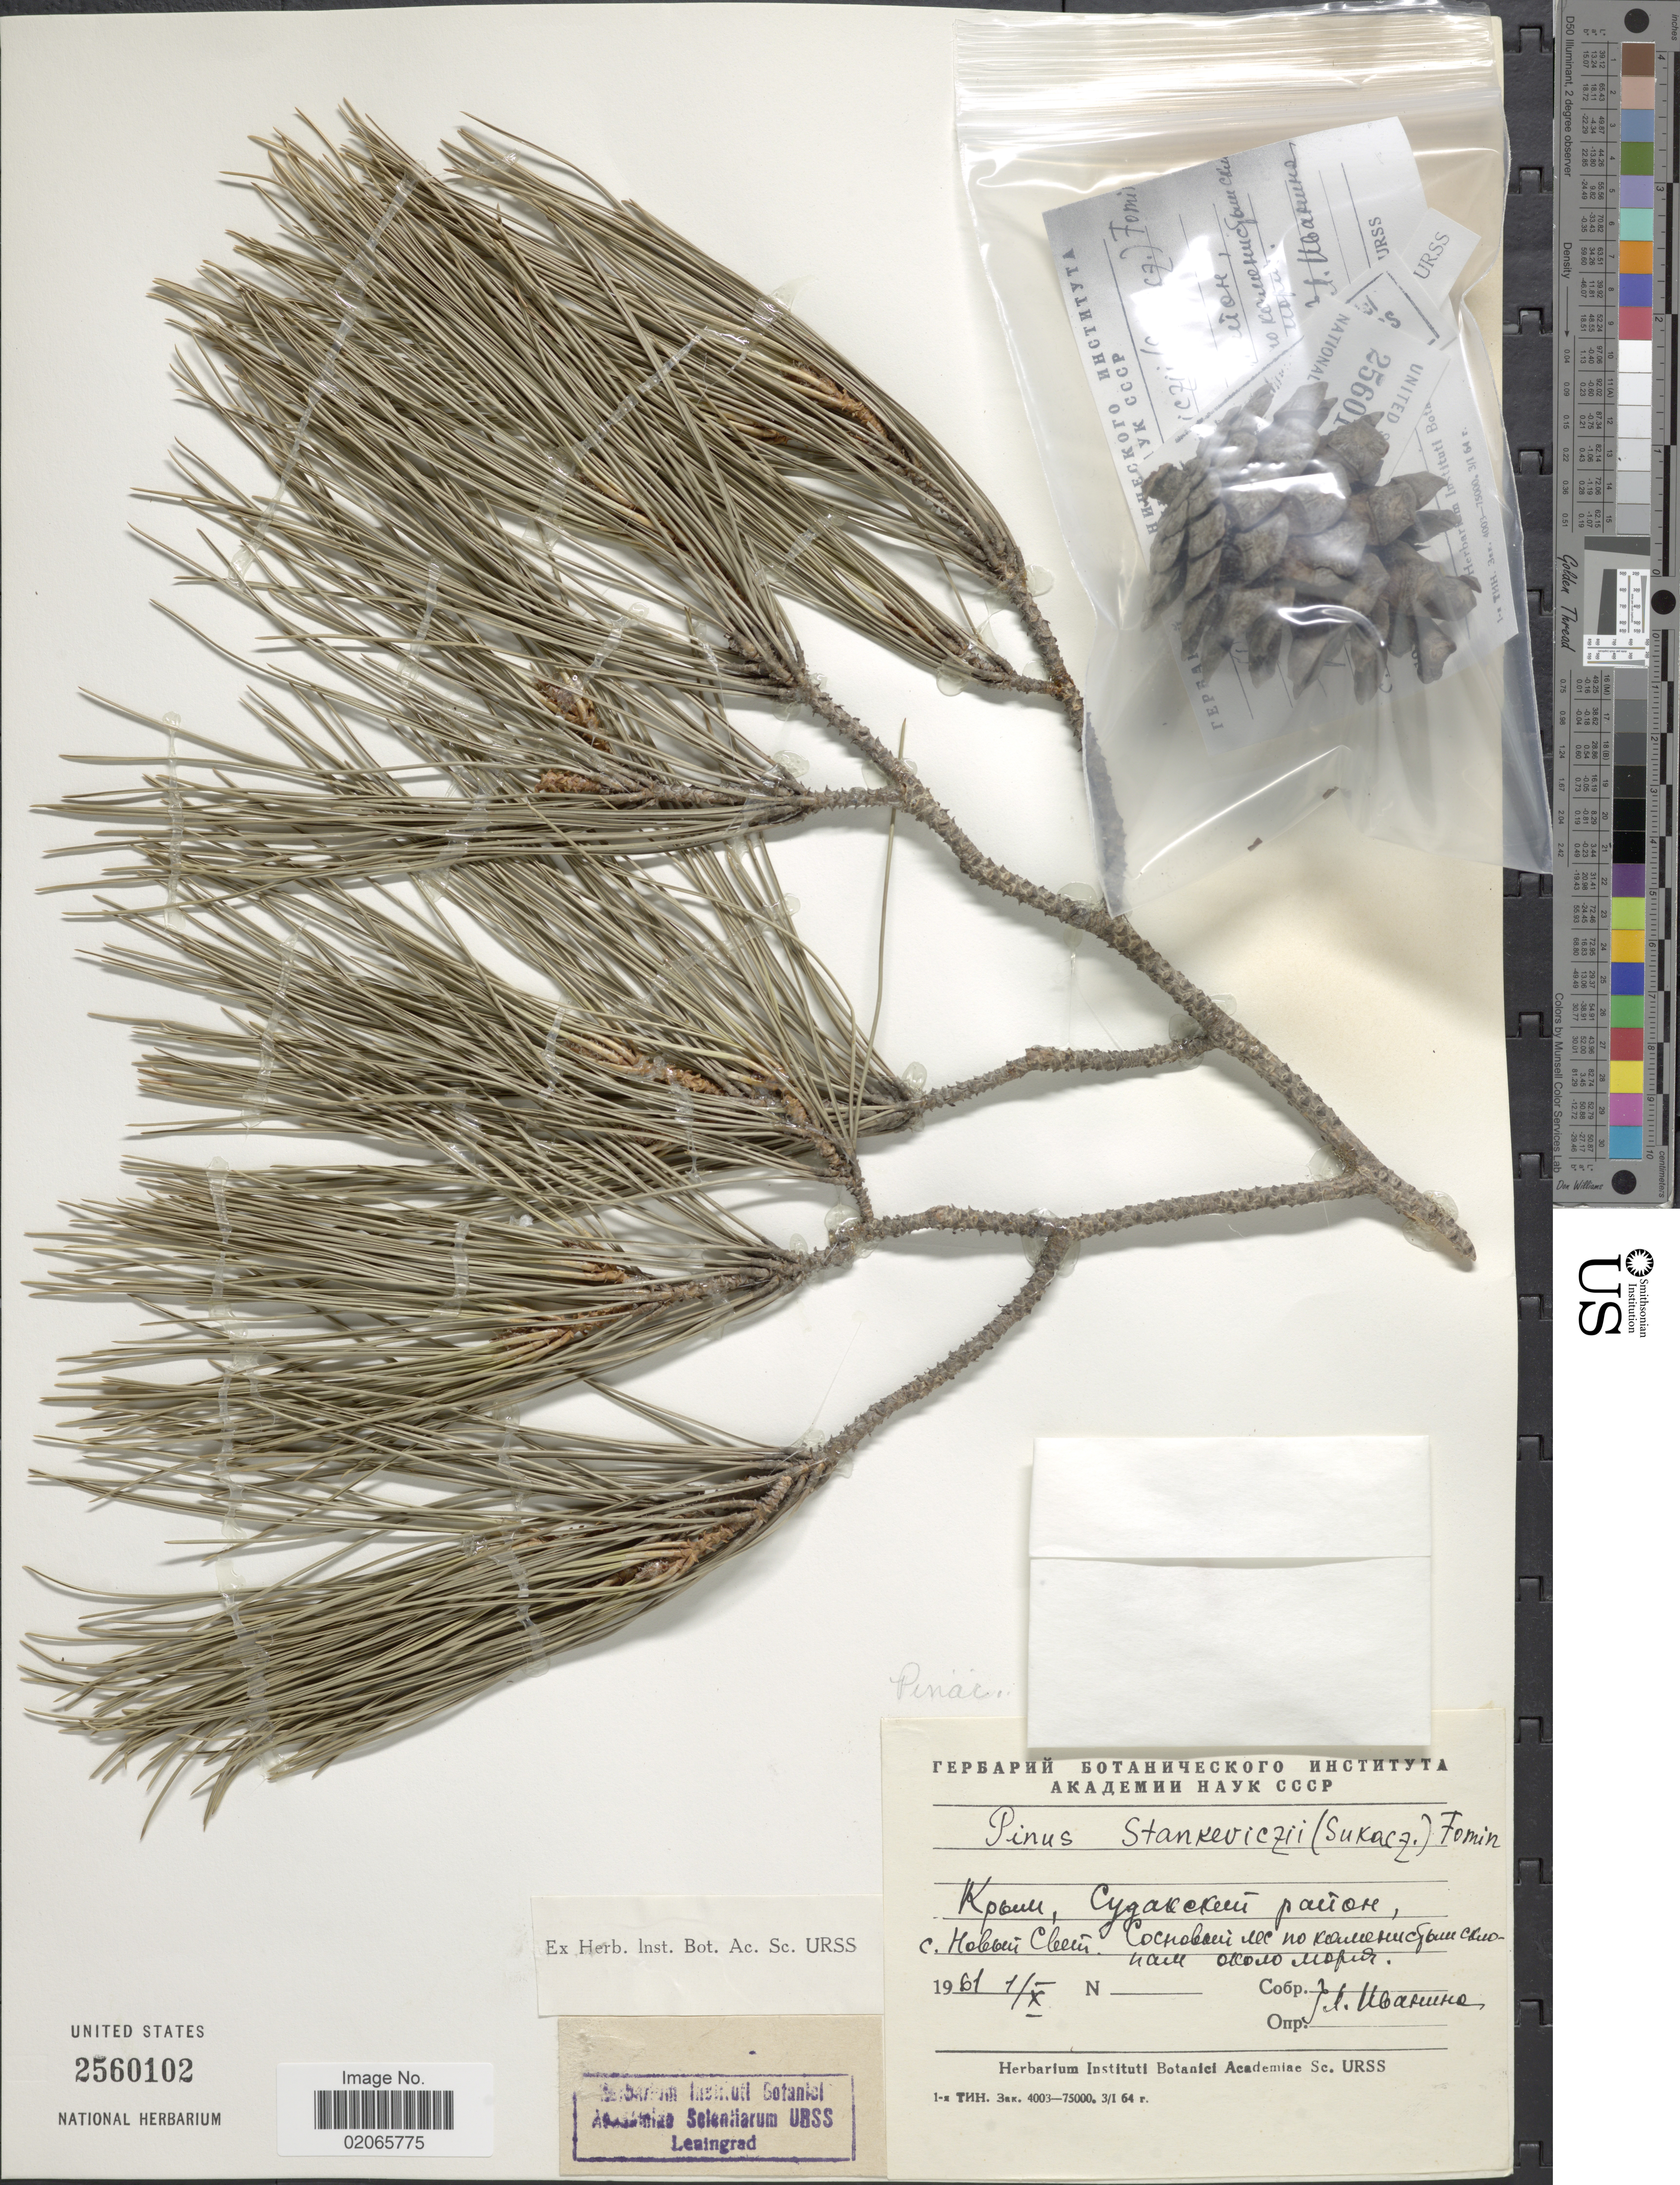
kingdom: Plantae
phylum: Tracheophyta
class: Pinopsida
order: Pinales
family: Pinaceae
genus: Pinus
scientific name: Pinus stankewiczii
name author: (Sukaczev) Fomin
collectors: L. Uvanina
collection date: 1961-10-01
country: Ukraine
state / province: Crimea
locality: Dudak Districk, Village Novyy Svet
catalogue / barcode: US 2560102